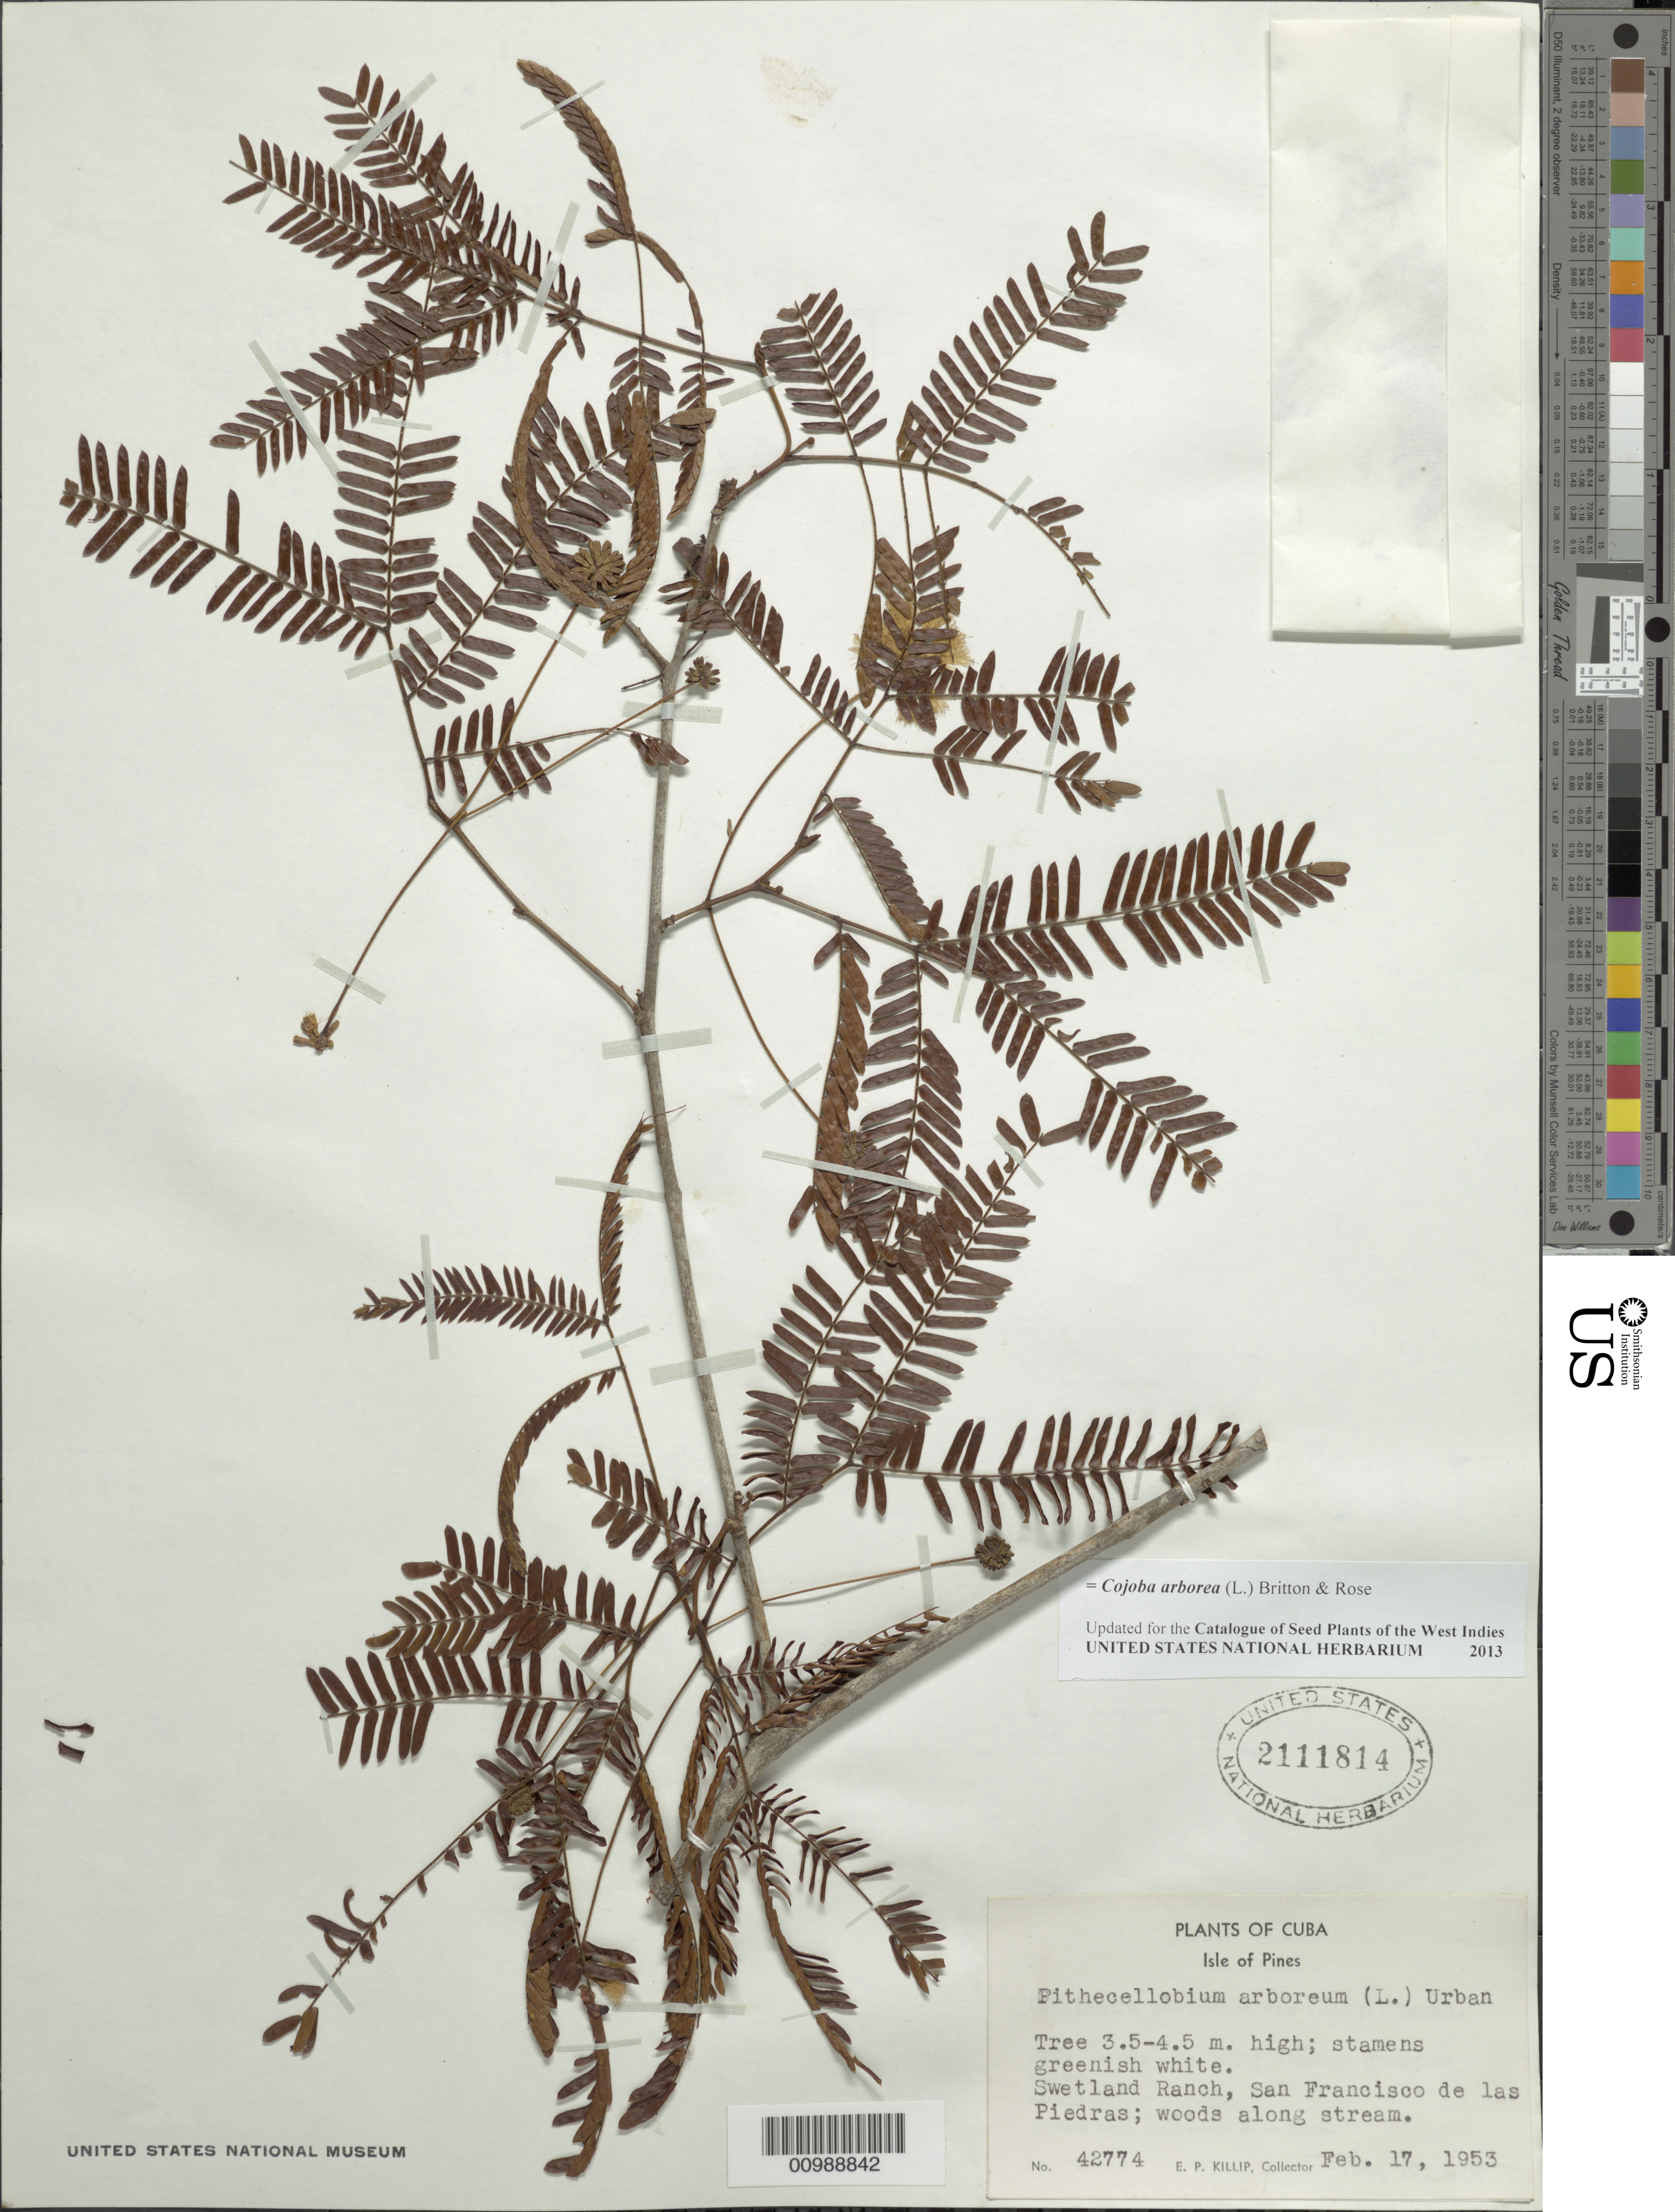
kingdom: Plantae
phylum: Tracheophyta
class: Magnoliopsida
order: Fabales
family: Fabaceae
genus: Cojoba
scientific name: Cojoba arborea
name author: (L.) Britton & Rose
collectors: E. P. Killip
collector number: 42774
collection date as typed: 17 Feb 1953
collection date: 1953-02-17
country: Cuba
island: Isla de la Juventud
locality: Swetland Ranch; San Francisco de las Piedras Woods along stream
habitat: Woods along stream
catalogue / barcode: US 2111814